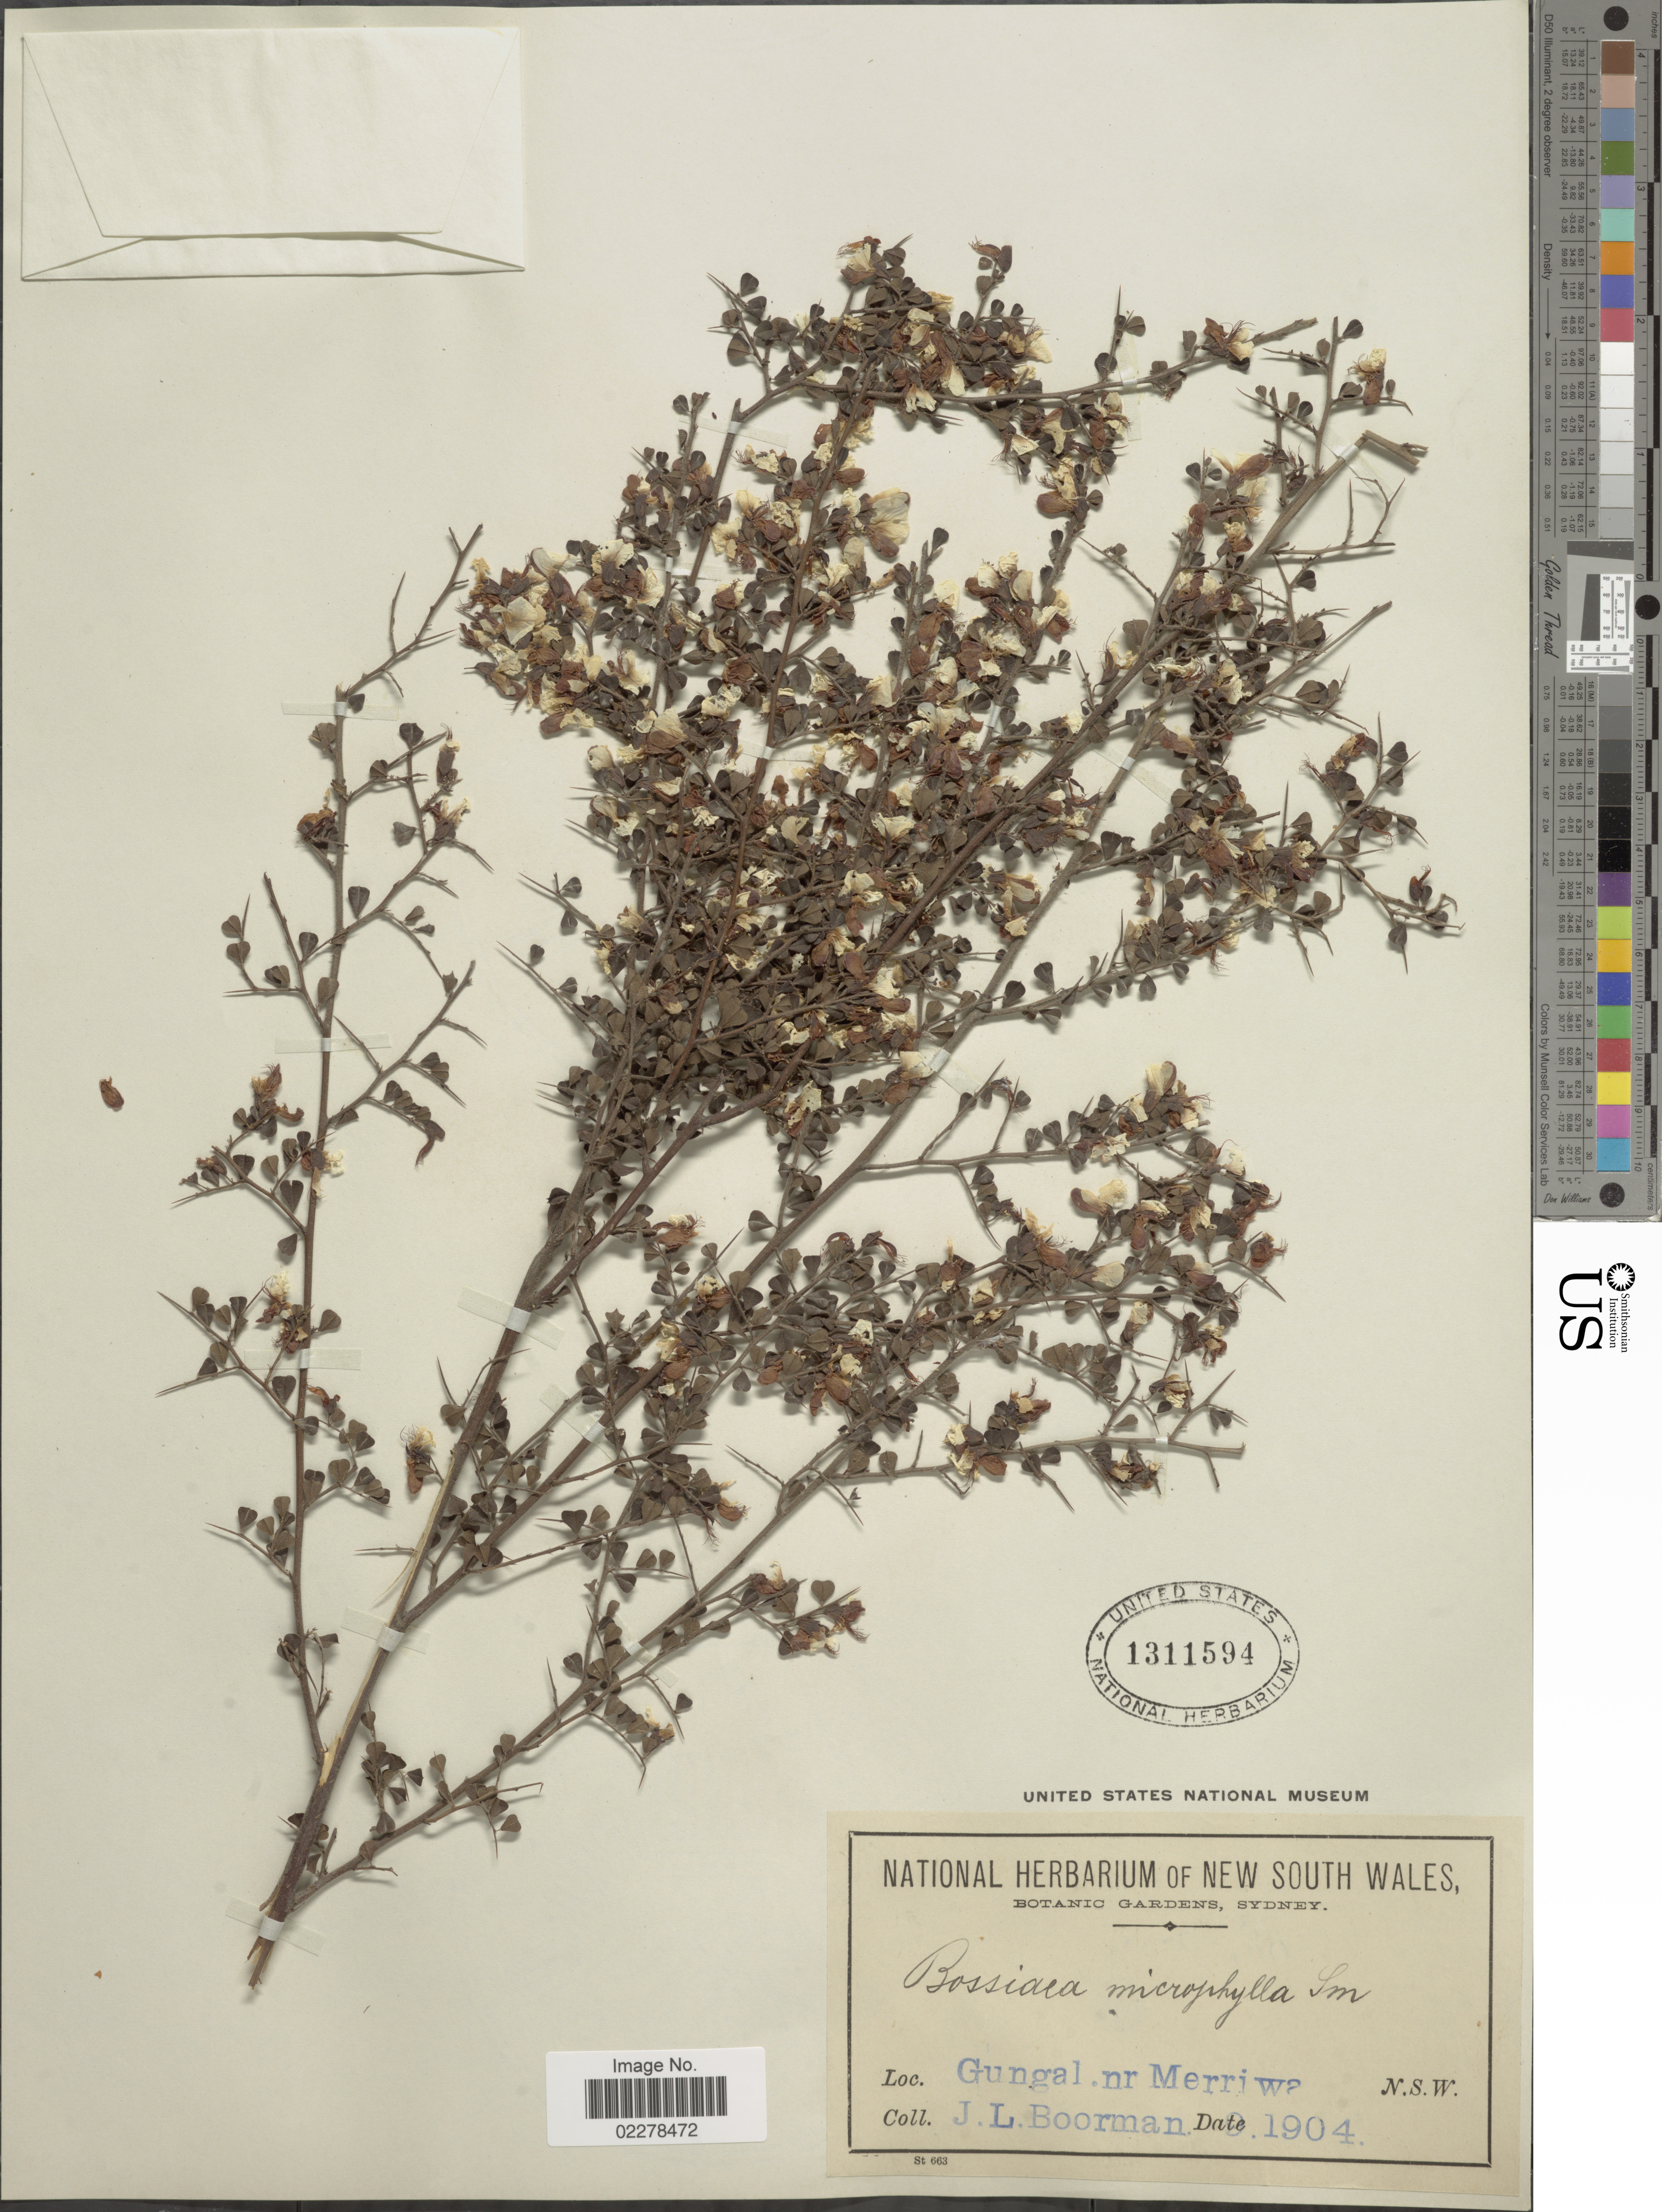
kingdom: Plantae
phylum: Tracheophyta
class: Magnoliopsida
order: Fabales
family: Fabaceae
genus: Bossiaea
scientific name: Bossiaea microphylla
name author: (Sims) Sm.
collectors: J. Boorman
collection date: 1904-09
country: Australia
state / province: New South Wales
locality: Gungal nr. Merriwa. N.S.W.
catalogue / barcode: US 1311594